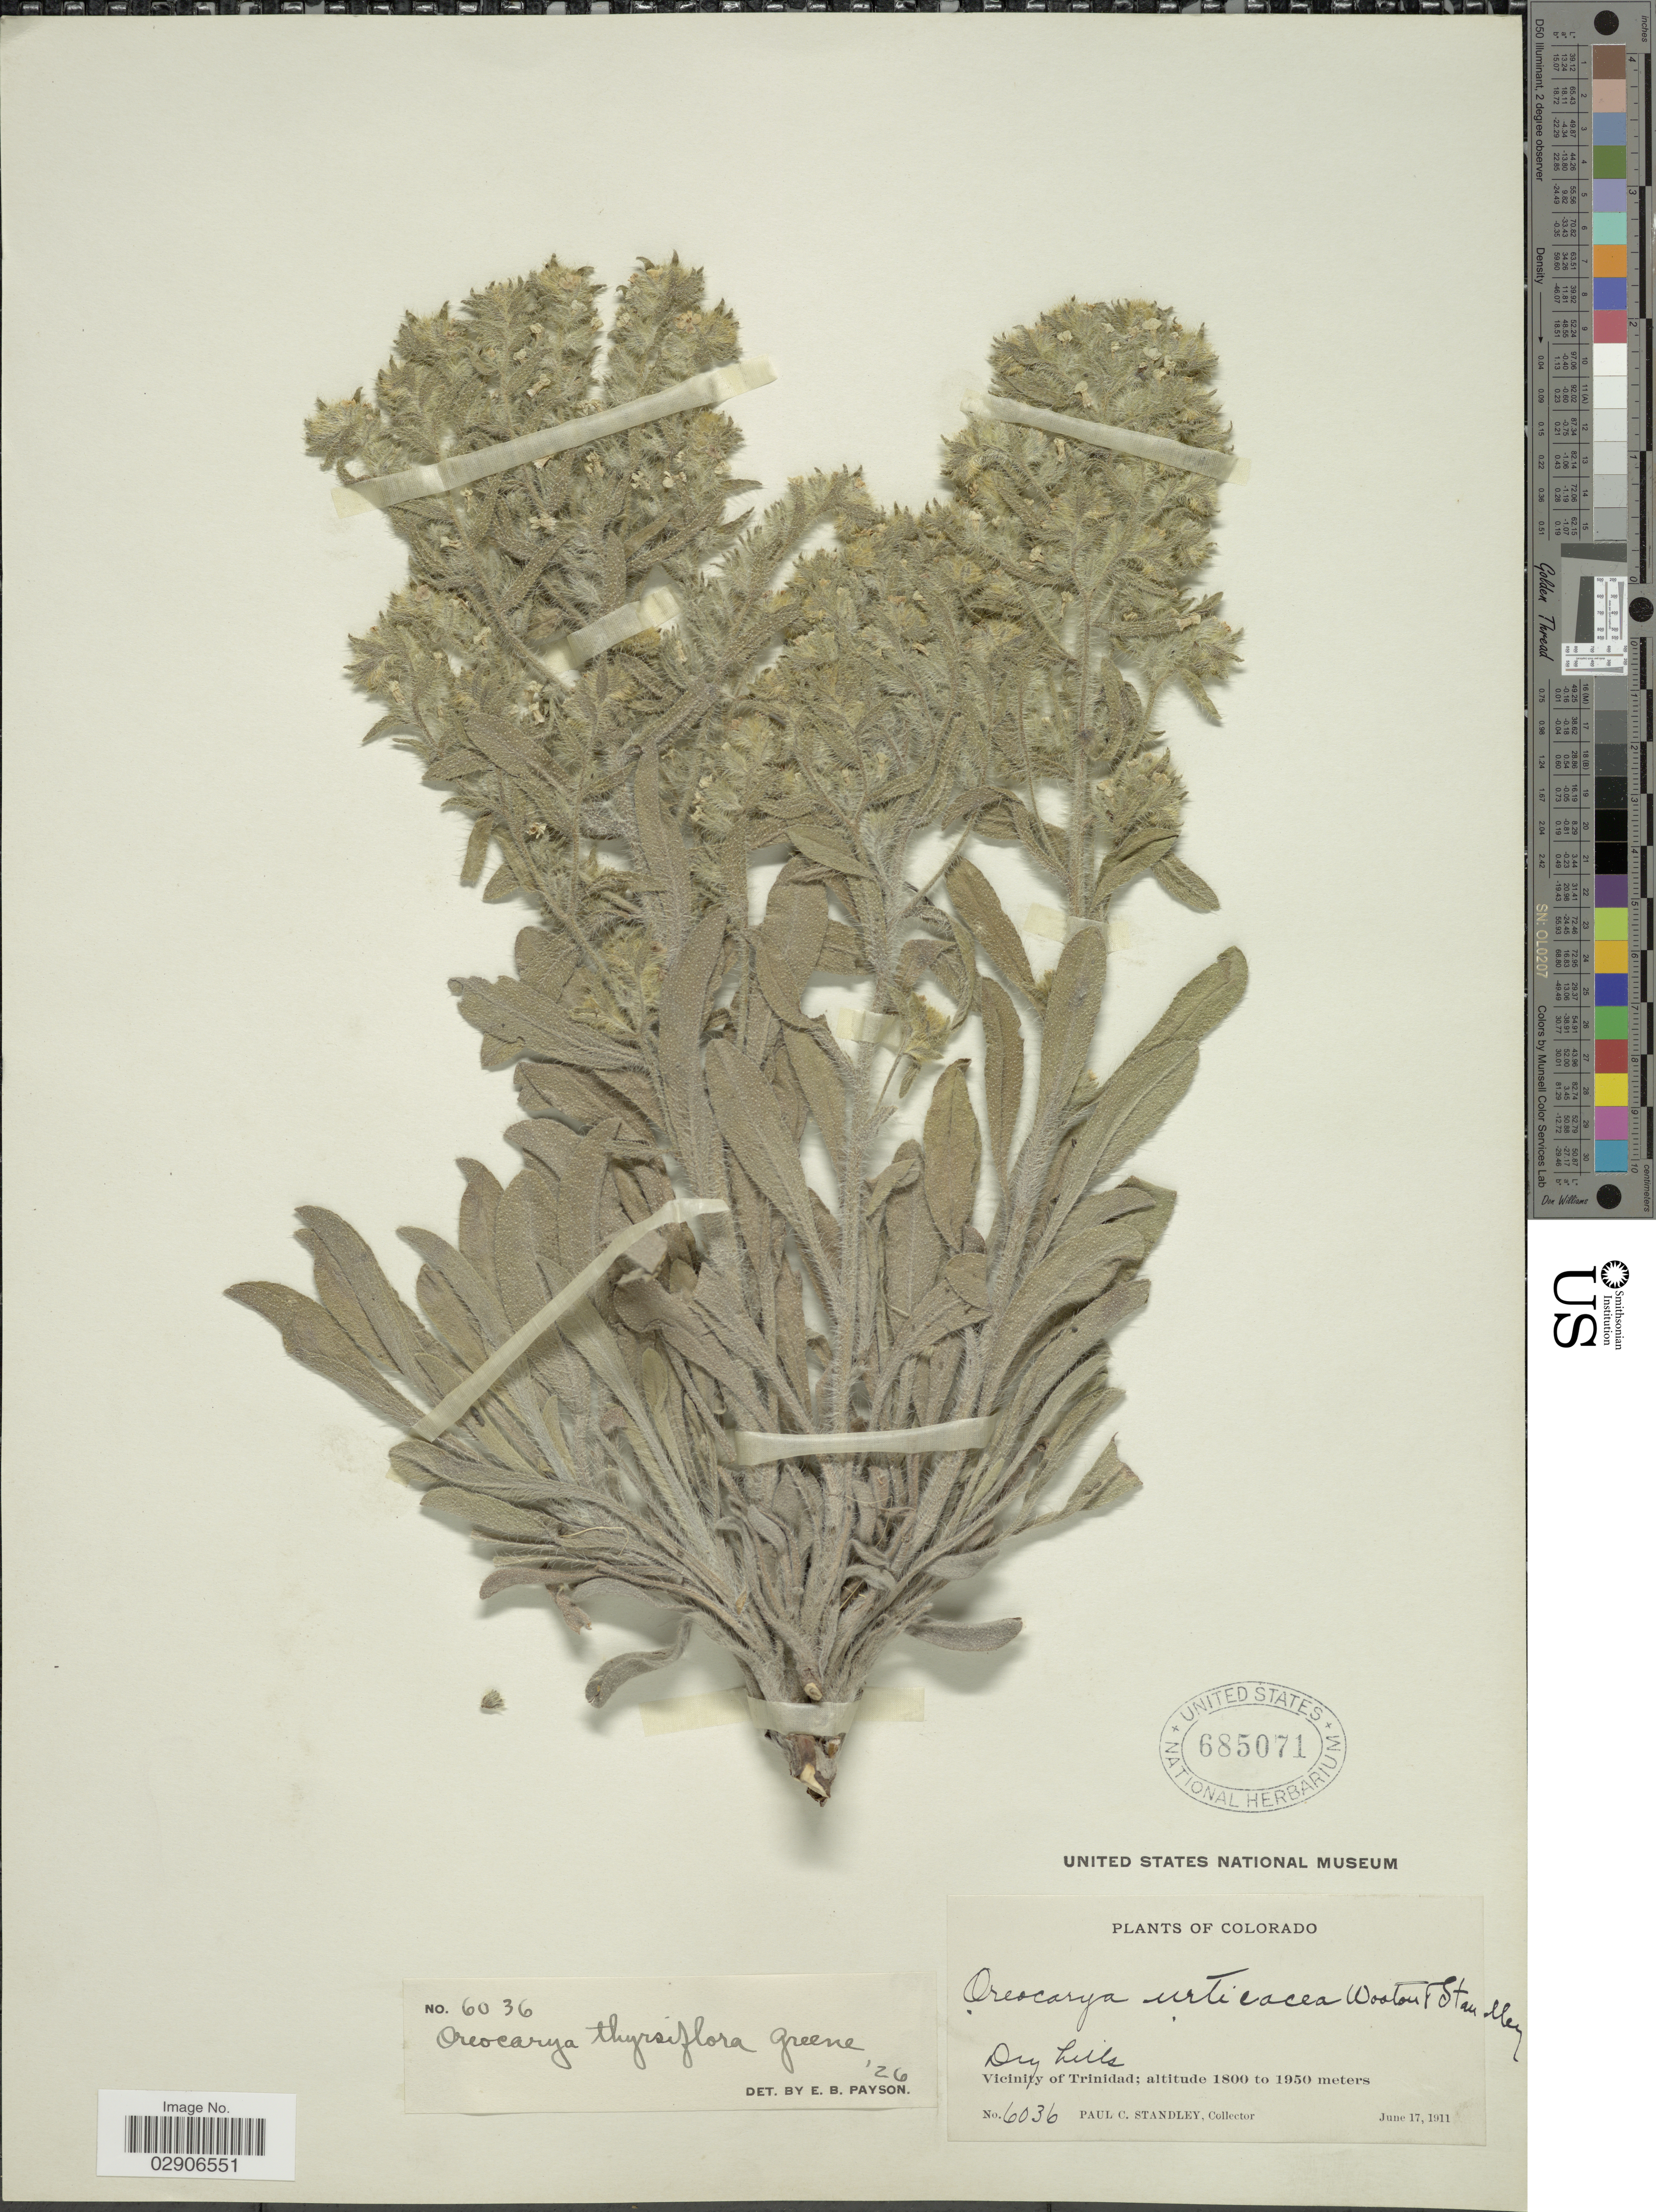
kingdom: Plantae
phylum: Tracheophyta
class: Magnoliopsida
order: Boraginales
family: Boraginaceae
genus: Oreocarya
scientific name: Oreocarya thyrsiflora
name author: Greene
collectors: P. C. Standley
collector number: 6036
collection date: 1911-06-17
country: United States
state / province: Colorado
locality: Vicinity of Trinidad. Colorado.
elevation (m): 1800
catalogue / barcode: US 685071